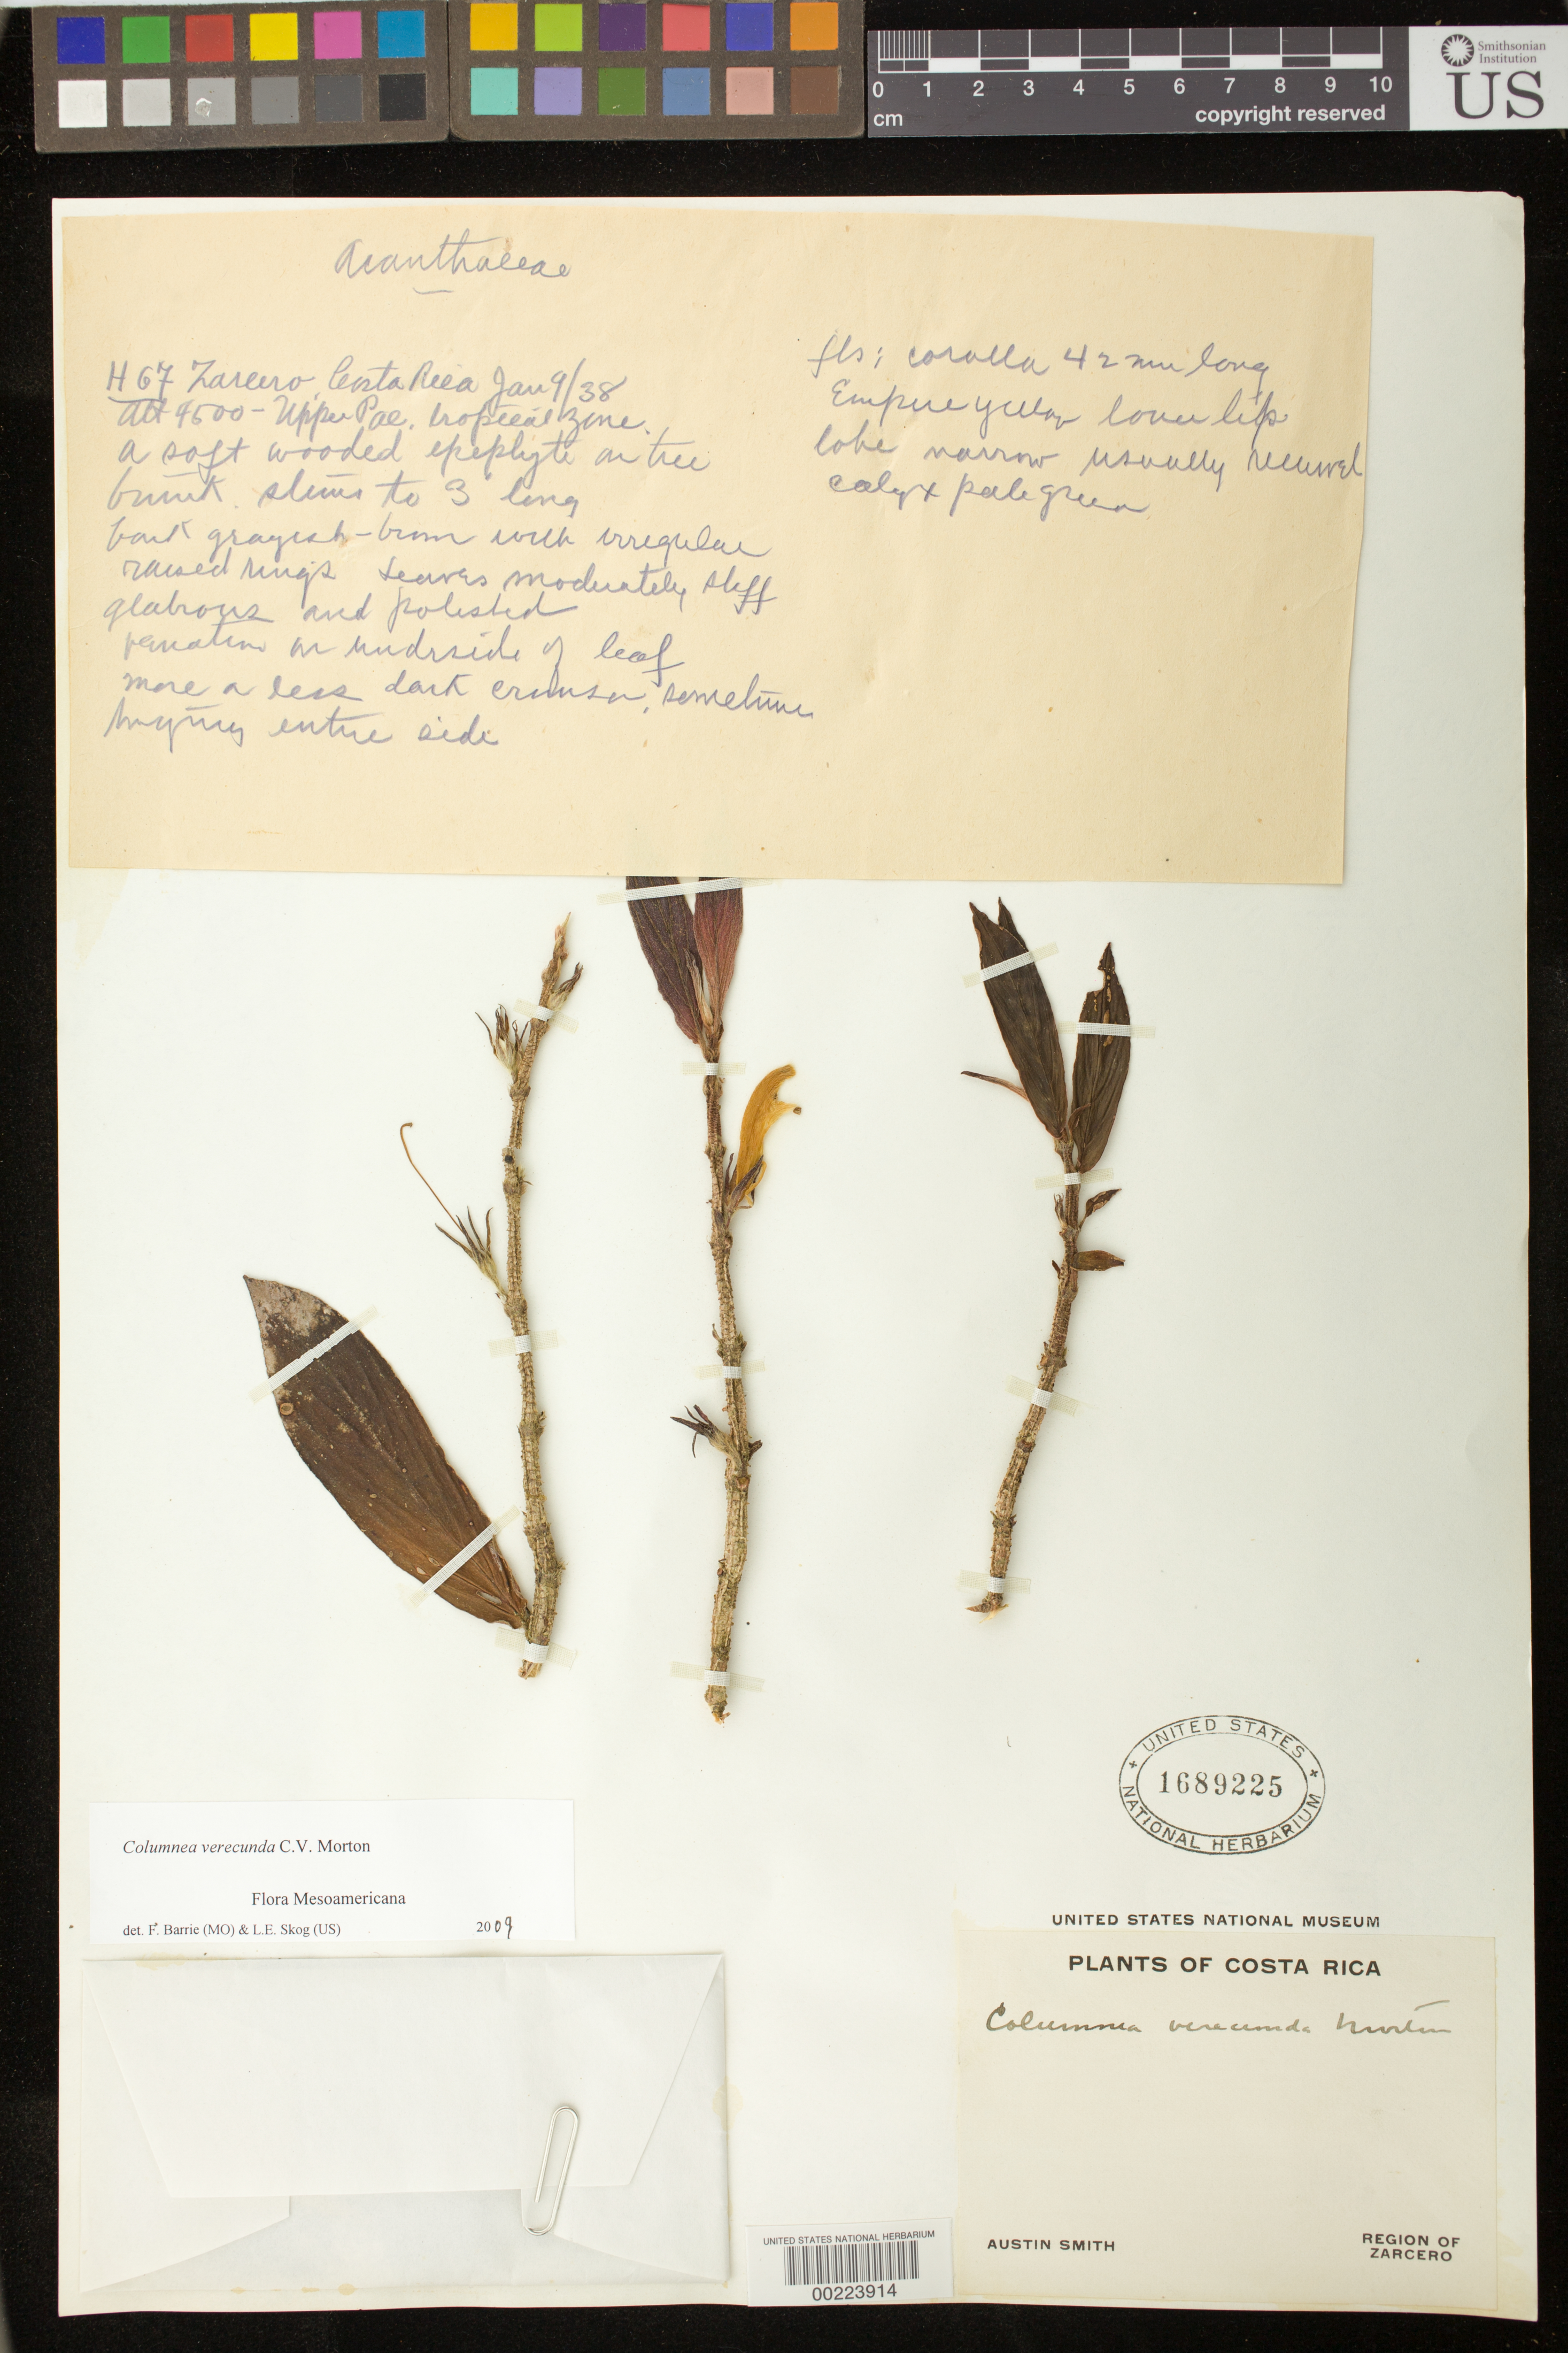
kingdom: Plantae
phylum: Tracheophyta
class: Magnoliopsida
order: Lamiales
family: Gesneriaceae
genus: Columnea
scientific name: Columnea verecunda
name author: C.V. Morton in Standl.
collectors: Aust P. Smith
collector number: H 67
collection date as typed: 09 Jan 1938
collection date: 1938-01-09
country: Costa Rica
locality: Zarcero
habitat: Upper Pacific tropical zone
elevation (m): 1372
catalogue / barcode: US 1689225